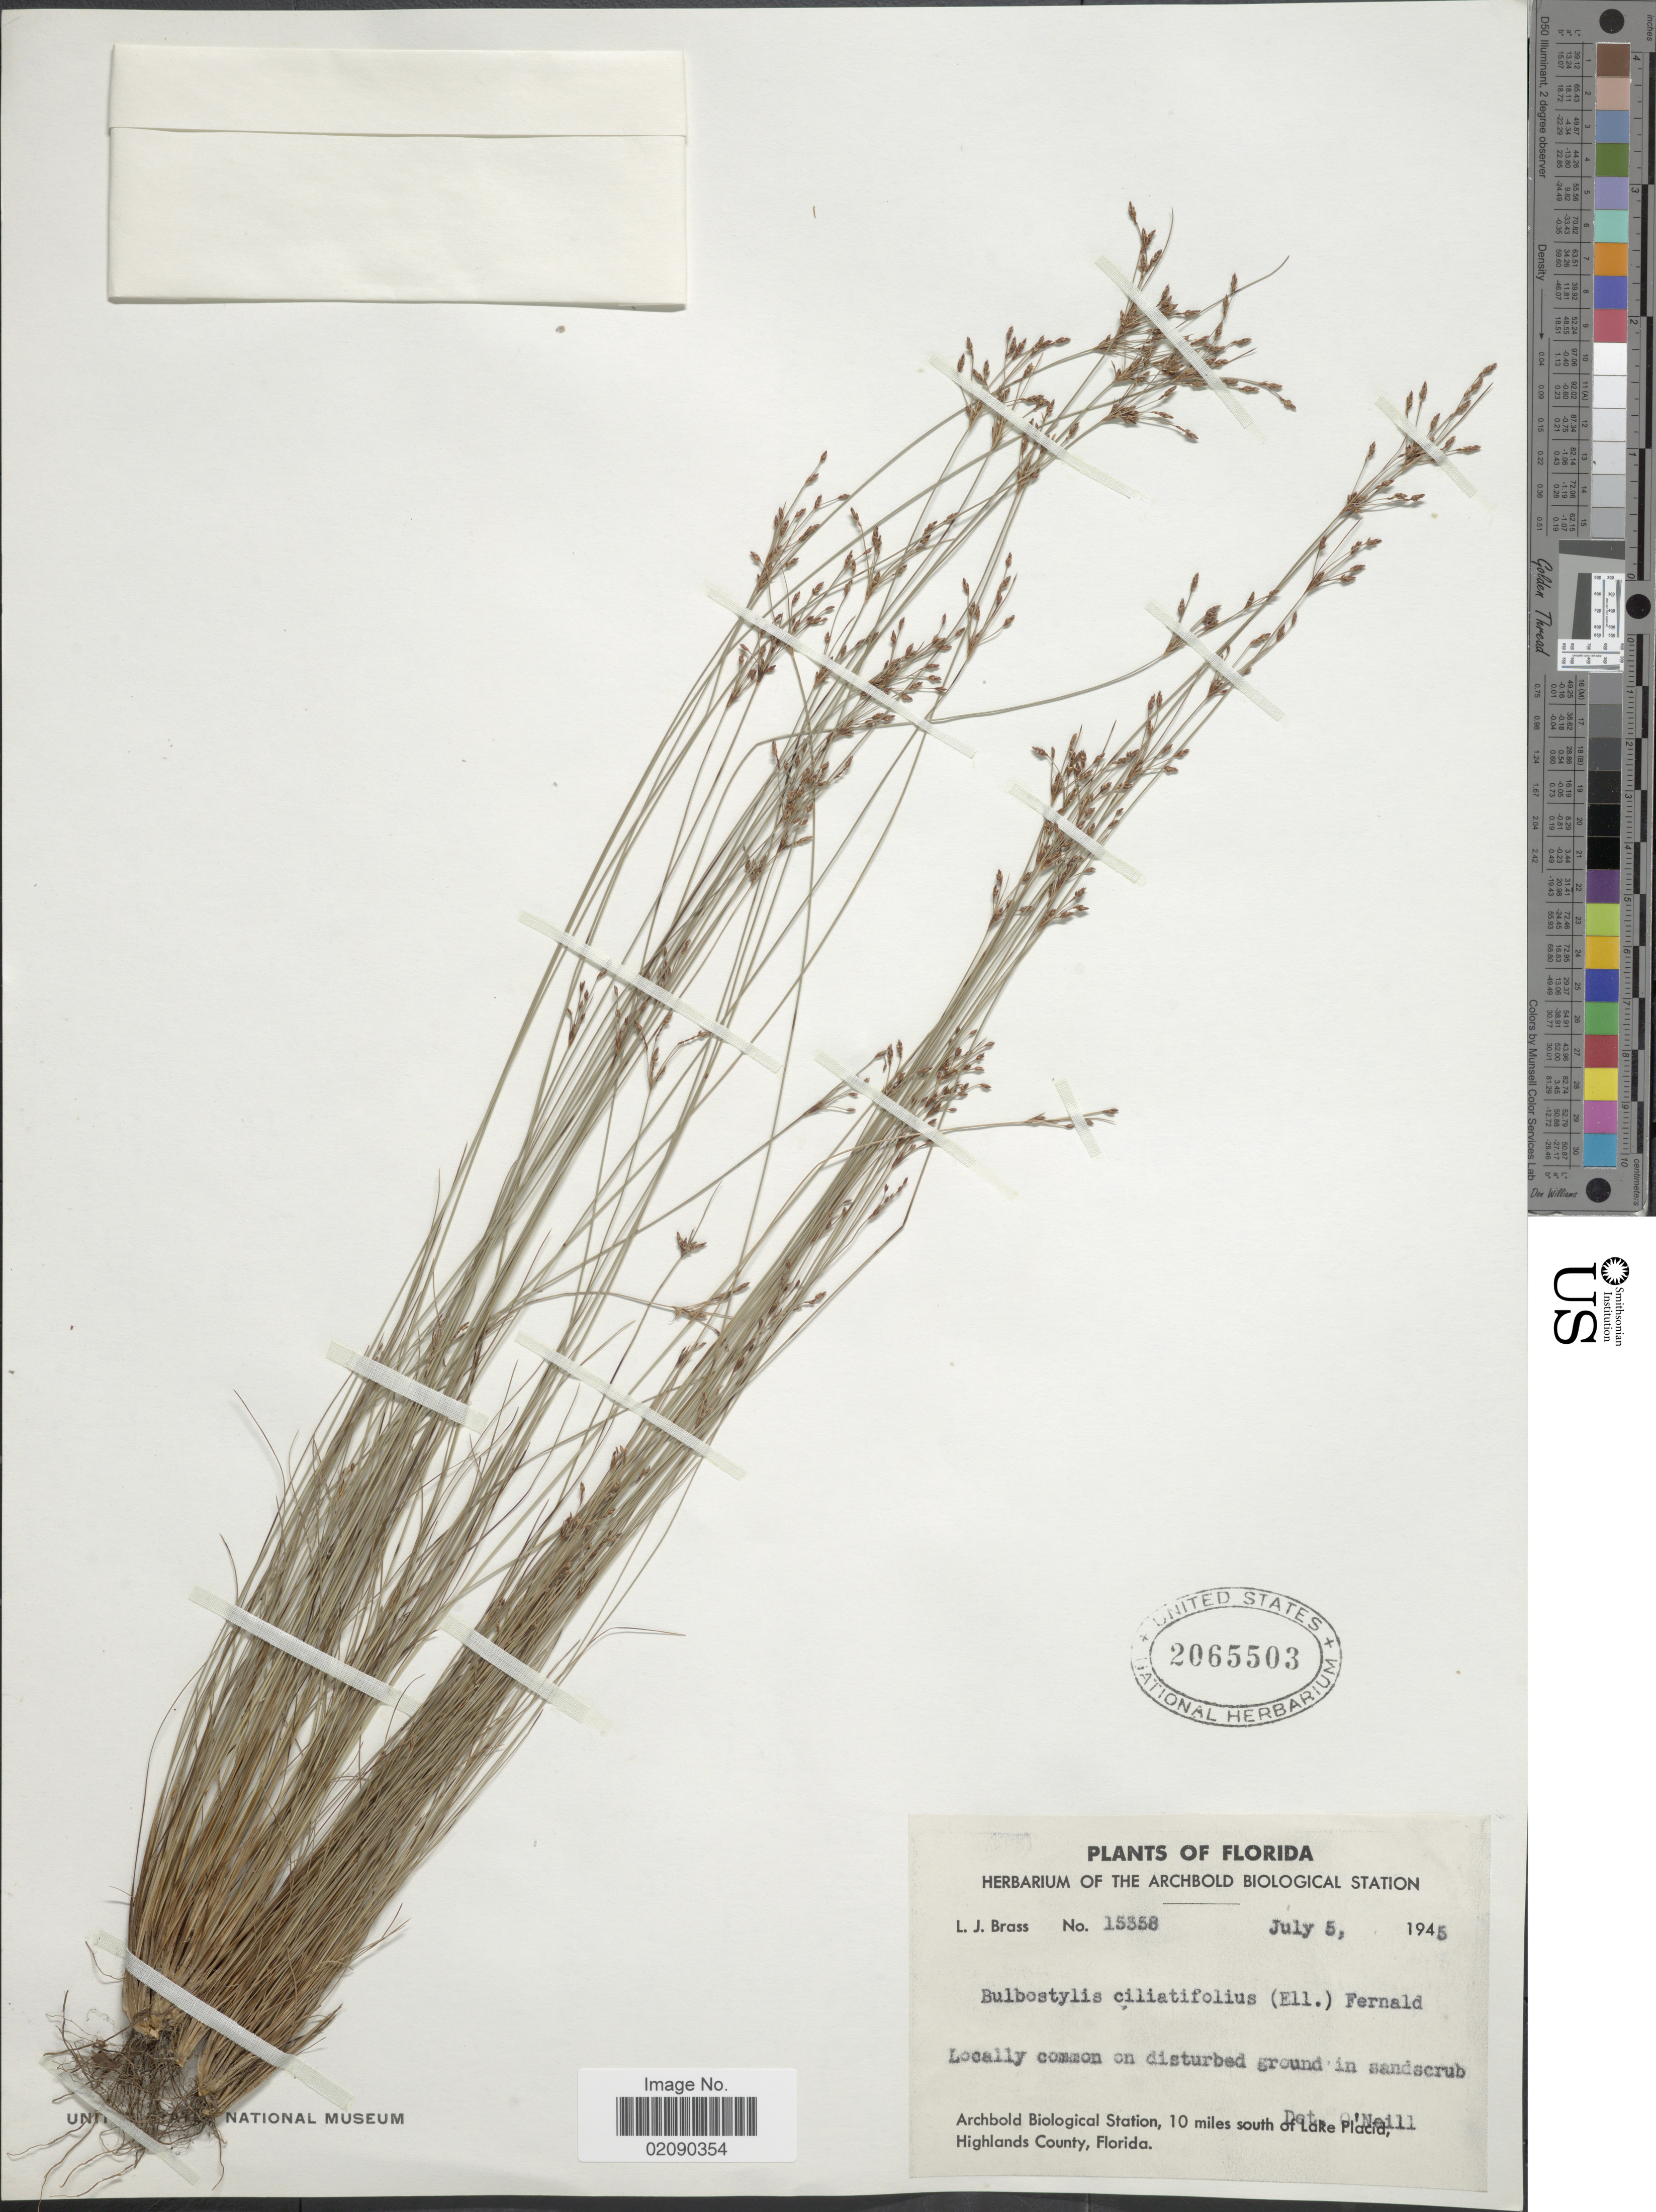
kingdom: Plantae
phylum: Tracheophyta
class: Liliopsida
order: Poales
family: Cyperaceae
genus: Bulbostylis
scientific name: Bulbostylis ciliatifolia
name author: (Elliott) Fernald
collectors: L. J. Brass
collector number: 15358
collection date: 1945-07-05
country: United States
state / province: Florida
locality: Archbold Biological Station, 10 miles south of Lake Placid, Highlands County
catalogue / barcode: US 2065503